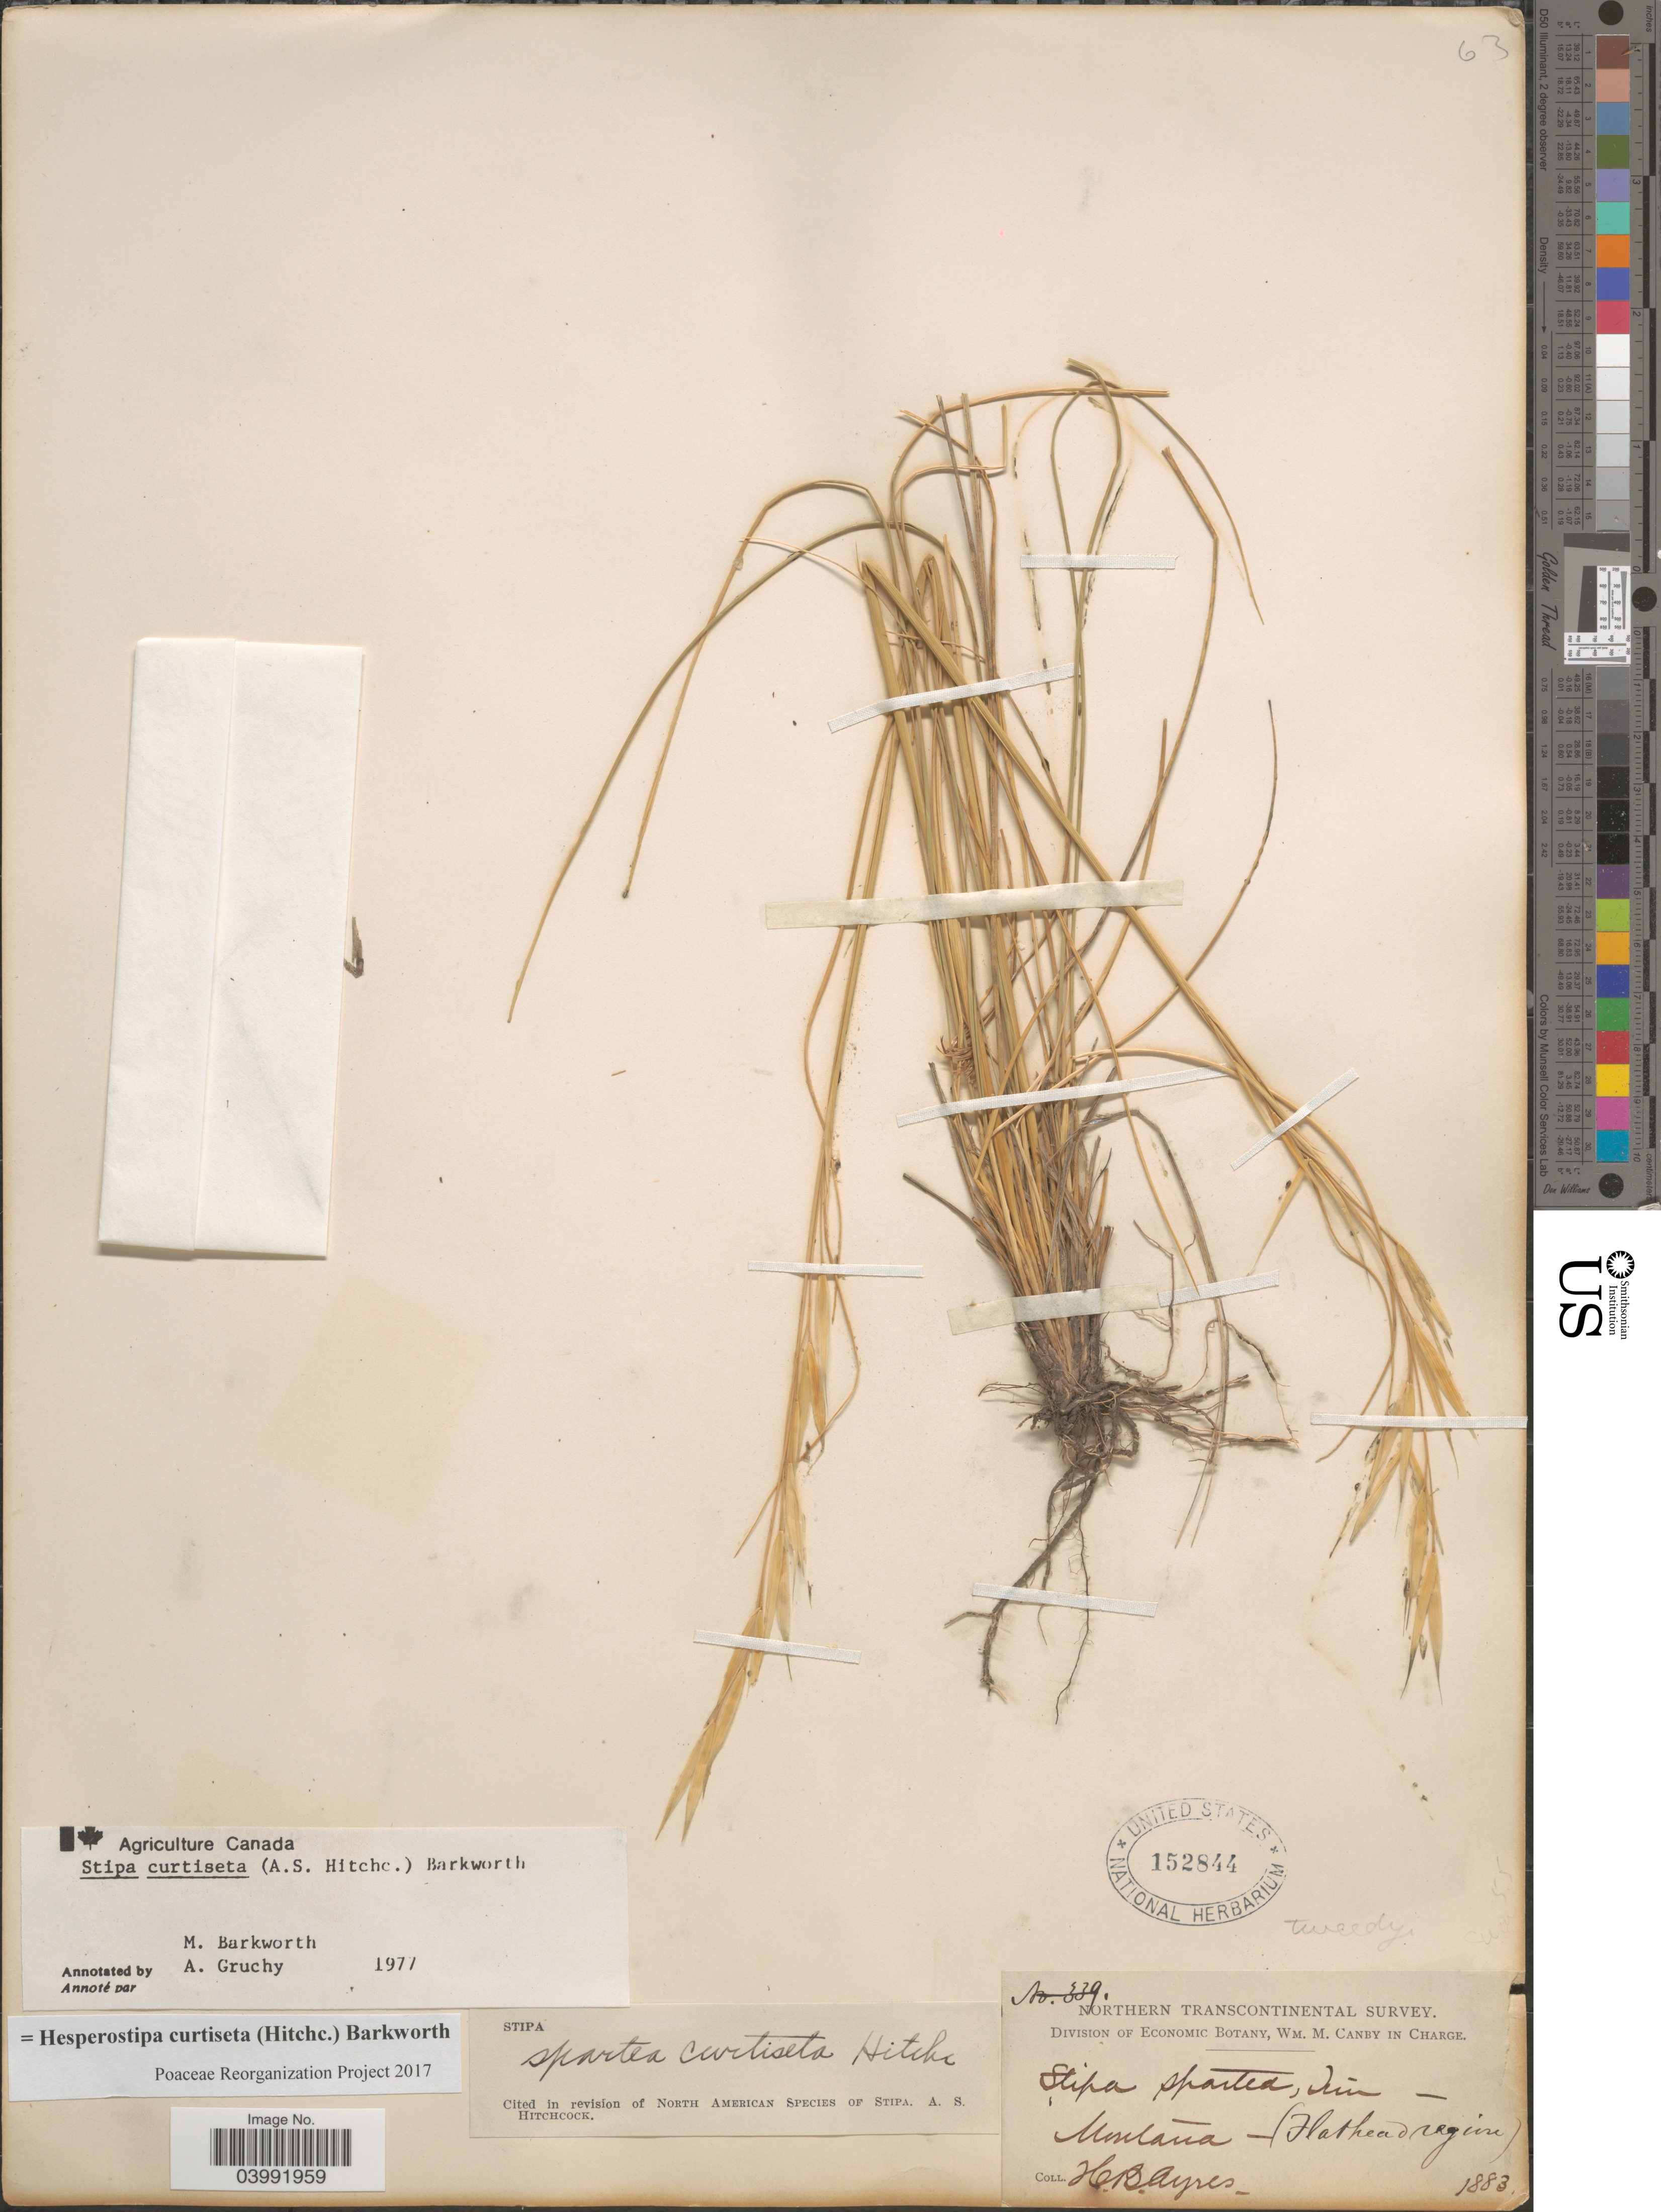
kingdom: Plantae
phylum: Tracheophyta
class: Liliopsida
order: Poales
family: Poaceae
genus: Hesperostipa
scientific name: Hesperostipa curtiseta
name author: (Hitchc.) Barkworth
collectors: H. Ayres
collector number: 339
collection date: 1883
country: United States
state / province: Montana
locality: (Flathead region).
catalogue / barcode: US 152844